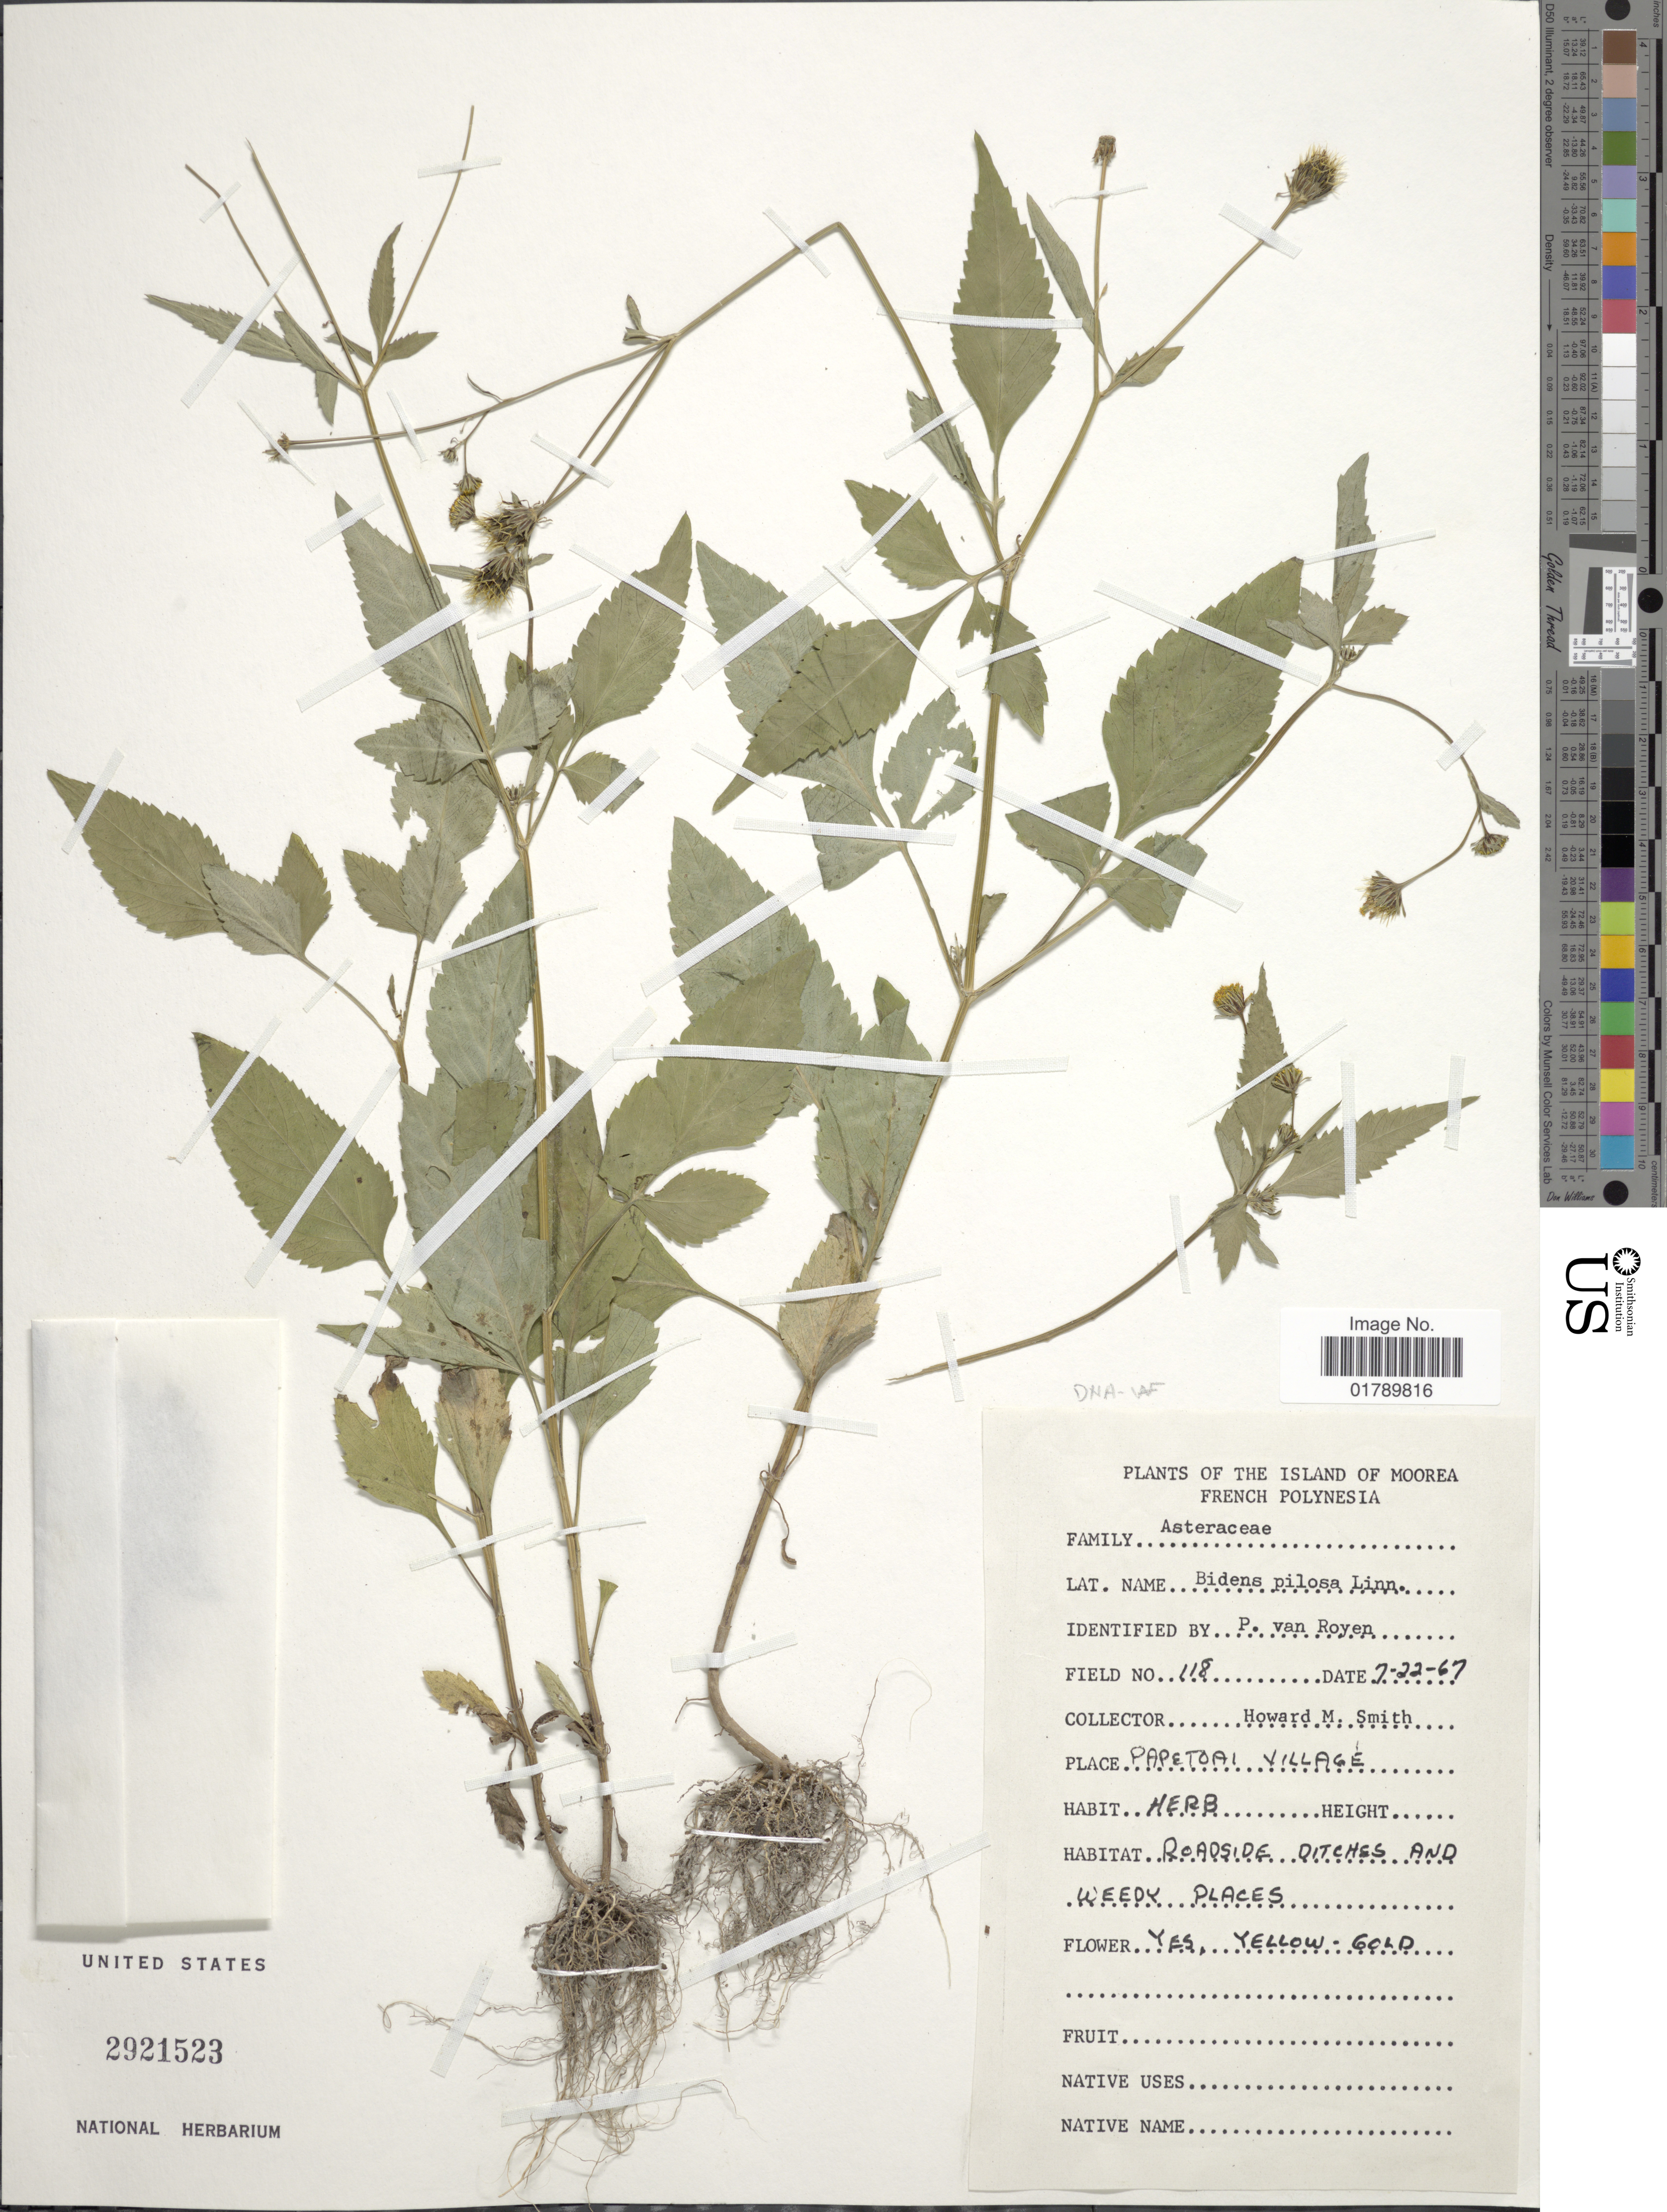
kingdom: Plantae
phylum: Tracheophyta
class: Magnoliopsida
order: Asterales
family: Asteraceae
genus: Bidens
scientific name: Bidens pilosa var. pilosa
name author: L.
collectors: H. M. Smith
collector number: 118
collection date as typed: Transcribed d/m/y: 22/7/67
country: French Polynesia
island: Moorea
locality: The Island of Moorea. Papatoai Village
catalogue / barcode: US 2921523